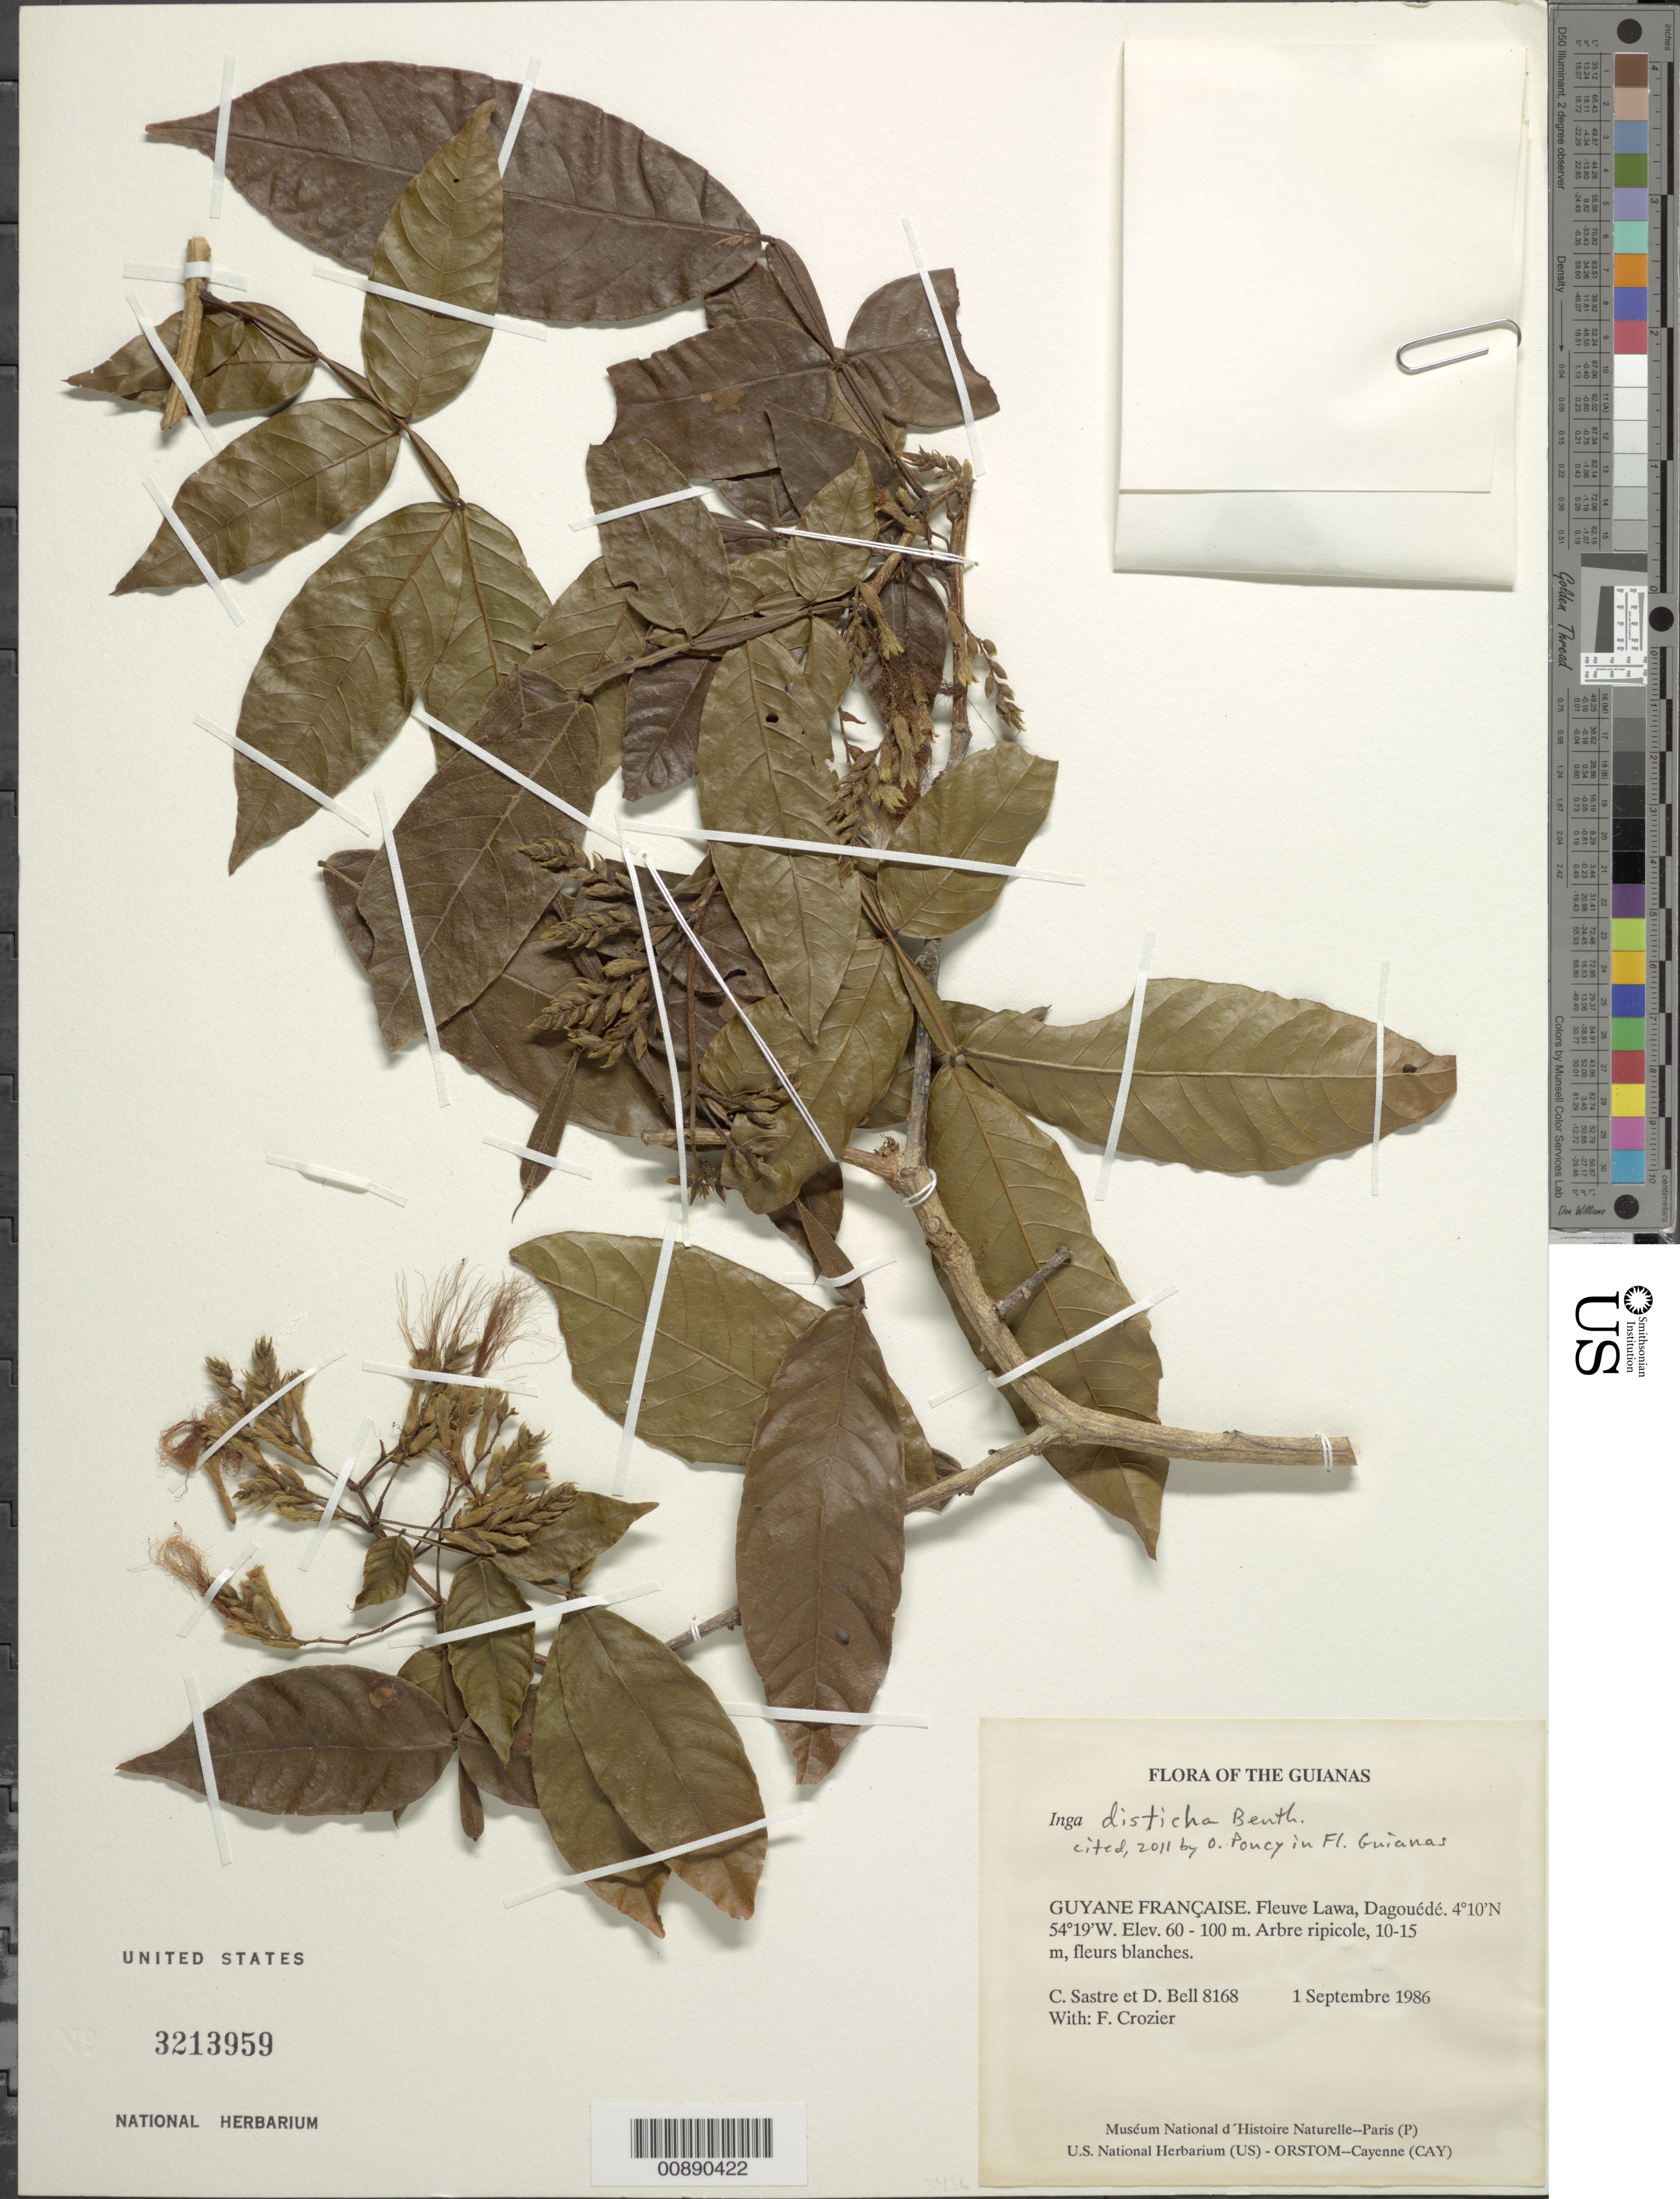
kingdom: Plantae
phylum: Tracheophyta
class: Magnoliopsida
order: Fabales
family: Fabaceae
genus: Inga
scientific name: Inga disticha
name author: Benth.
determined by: Poncy, O.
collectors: C. H. L. Sastre, D. A. Bell & F. Crozier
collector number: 8168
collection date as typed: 1 September 1986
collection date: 1986-09-01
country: French Guiana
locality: Fleuve Lawa, Dagouédé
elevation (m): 60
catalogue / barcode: US 3213959